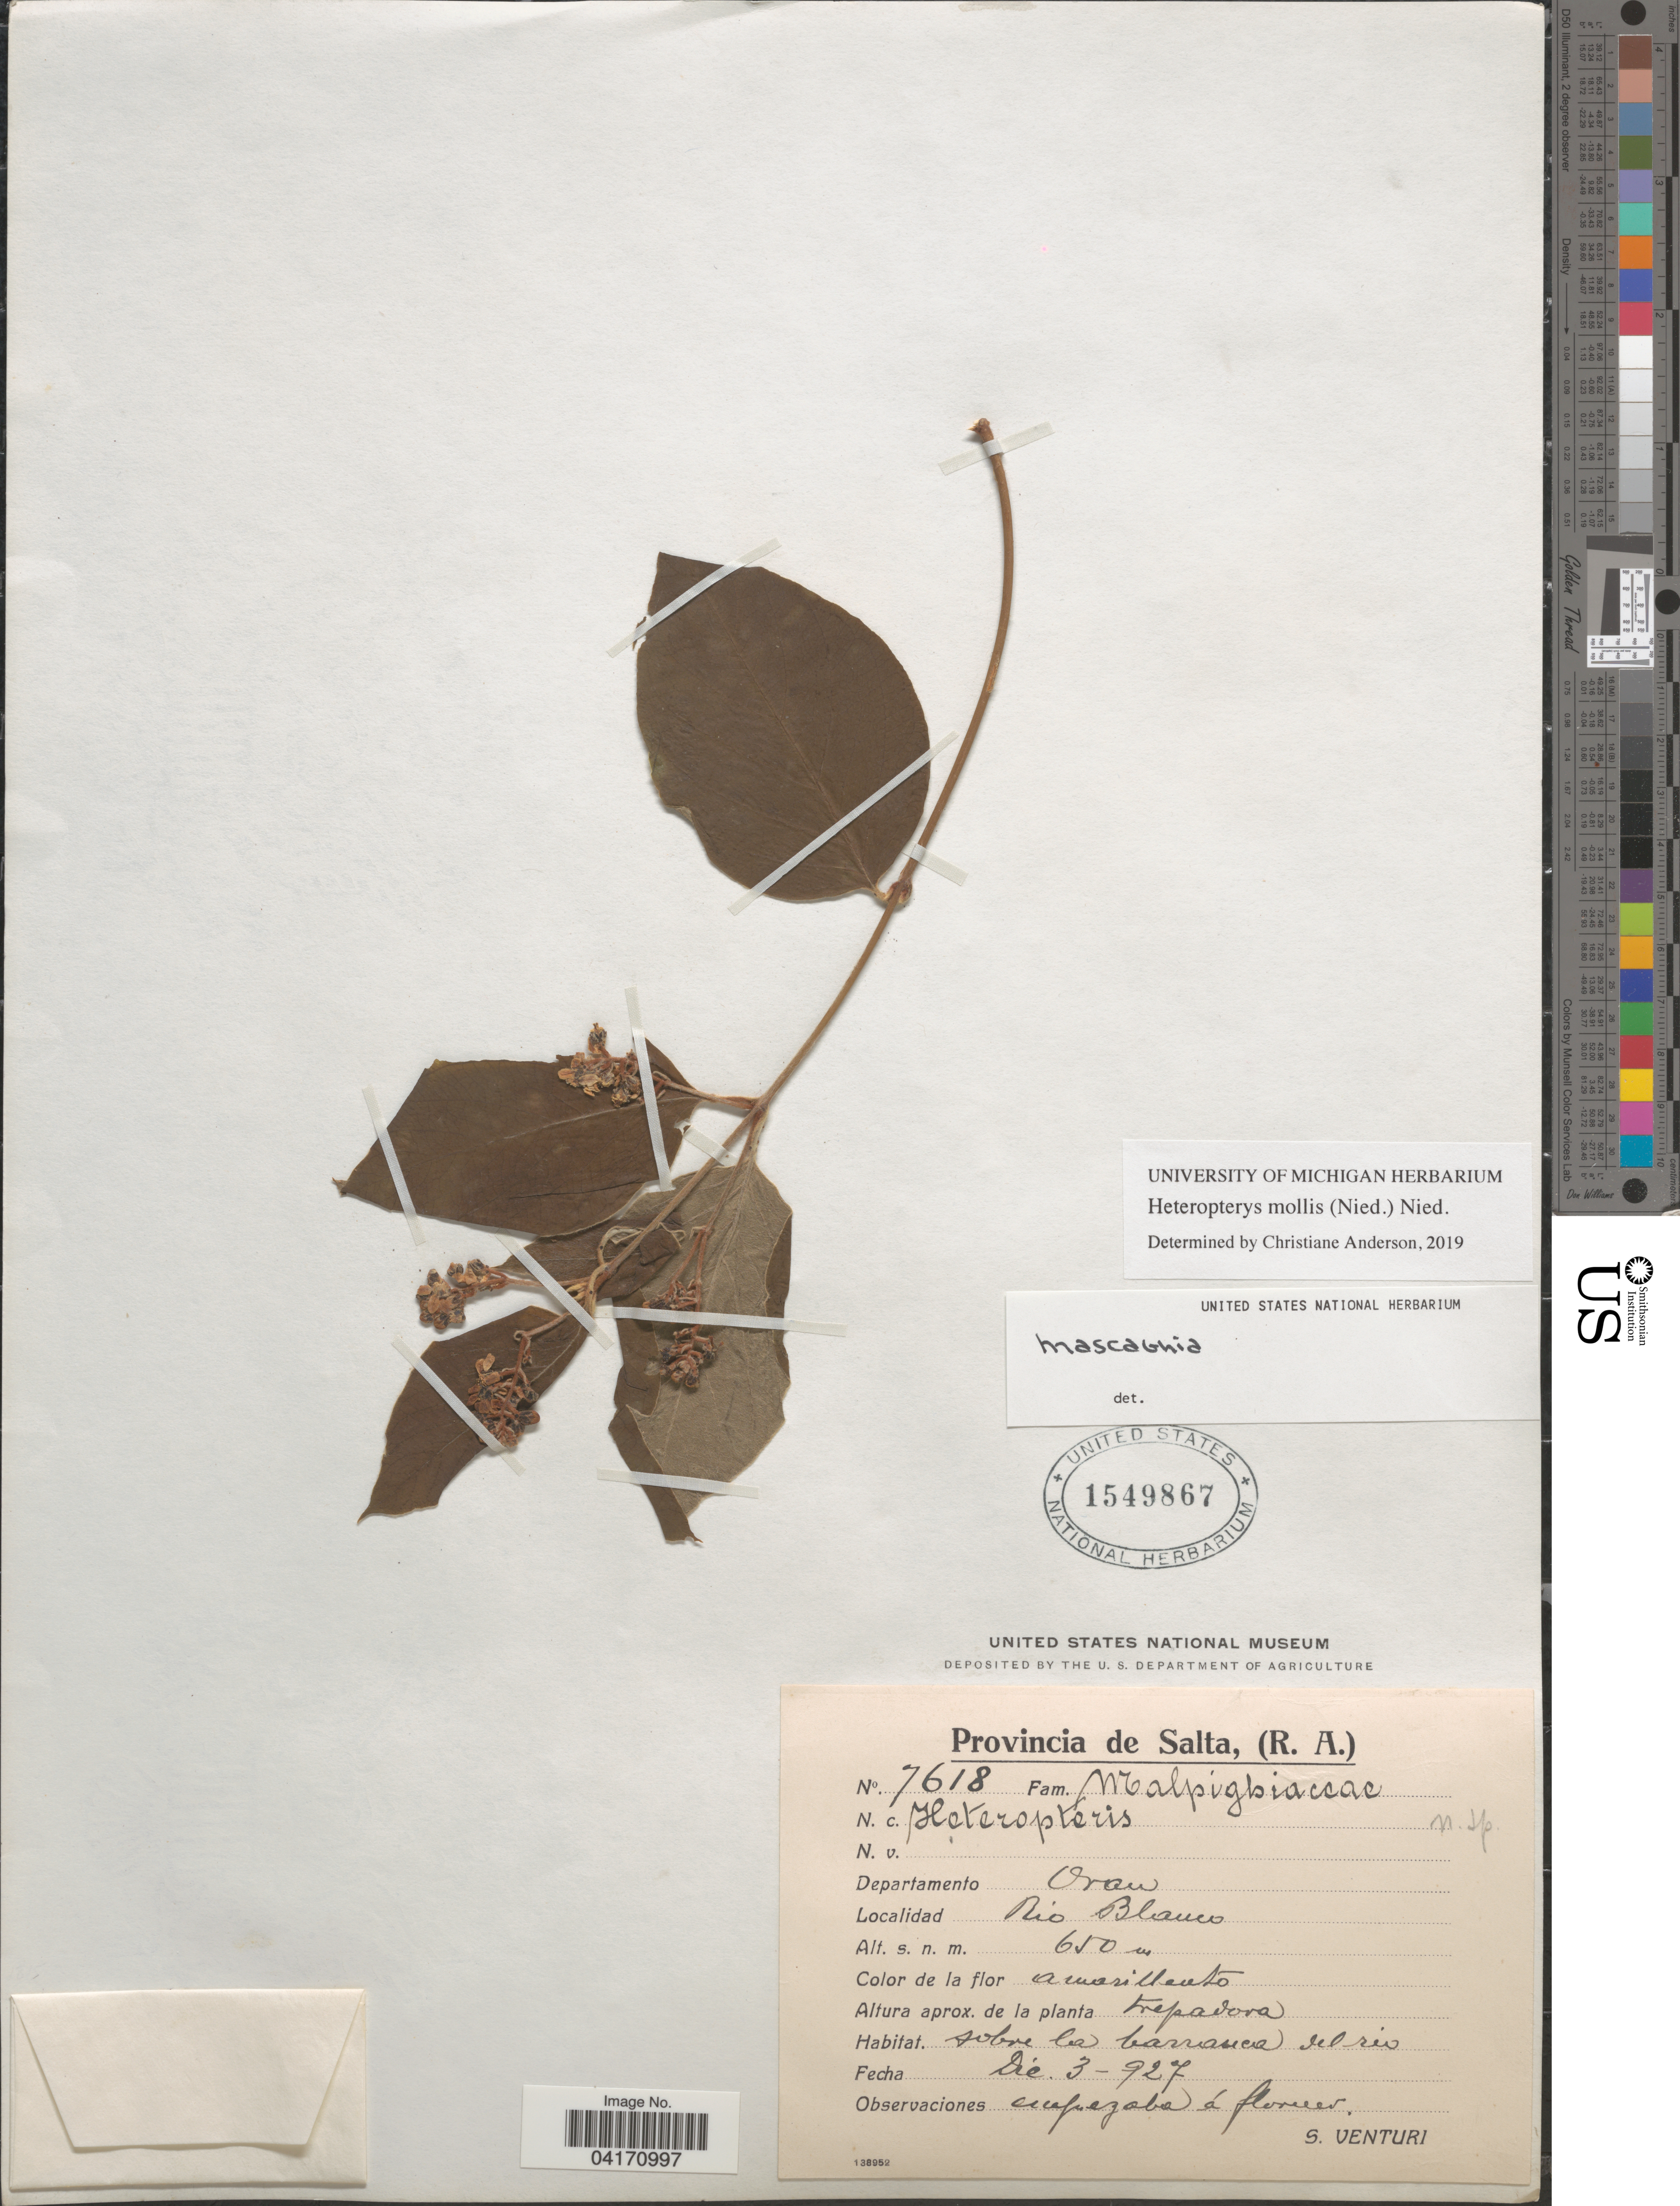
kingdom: Plantae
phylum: Tracheophyta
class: Magnoliopsida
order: Malpighiales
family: Malpighiaceae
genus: Heteropterys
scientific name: Heteropterys mollis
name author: (Nied.) Nied.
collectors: S. Venturi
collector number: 7618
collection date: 1927-12-03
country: Argentina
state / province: Salta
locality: (R. A.). Departamento Oran. Rio Blanco.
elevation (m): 650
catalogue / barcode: US 1549867